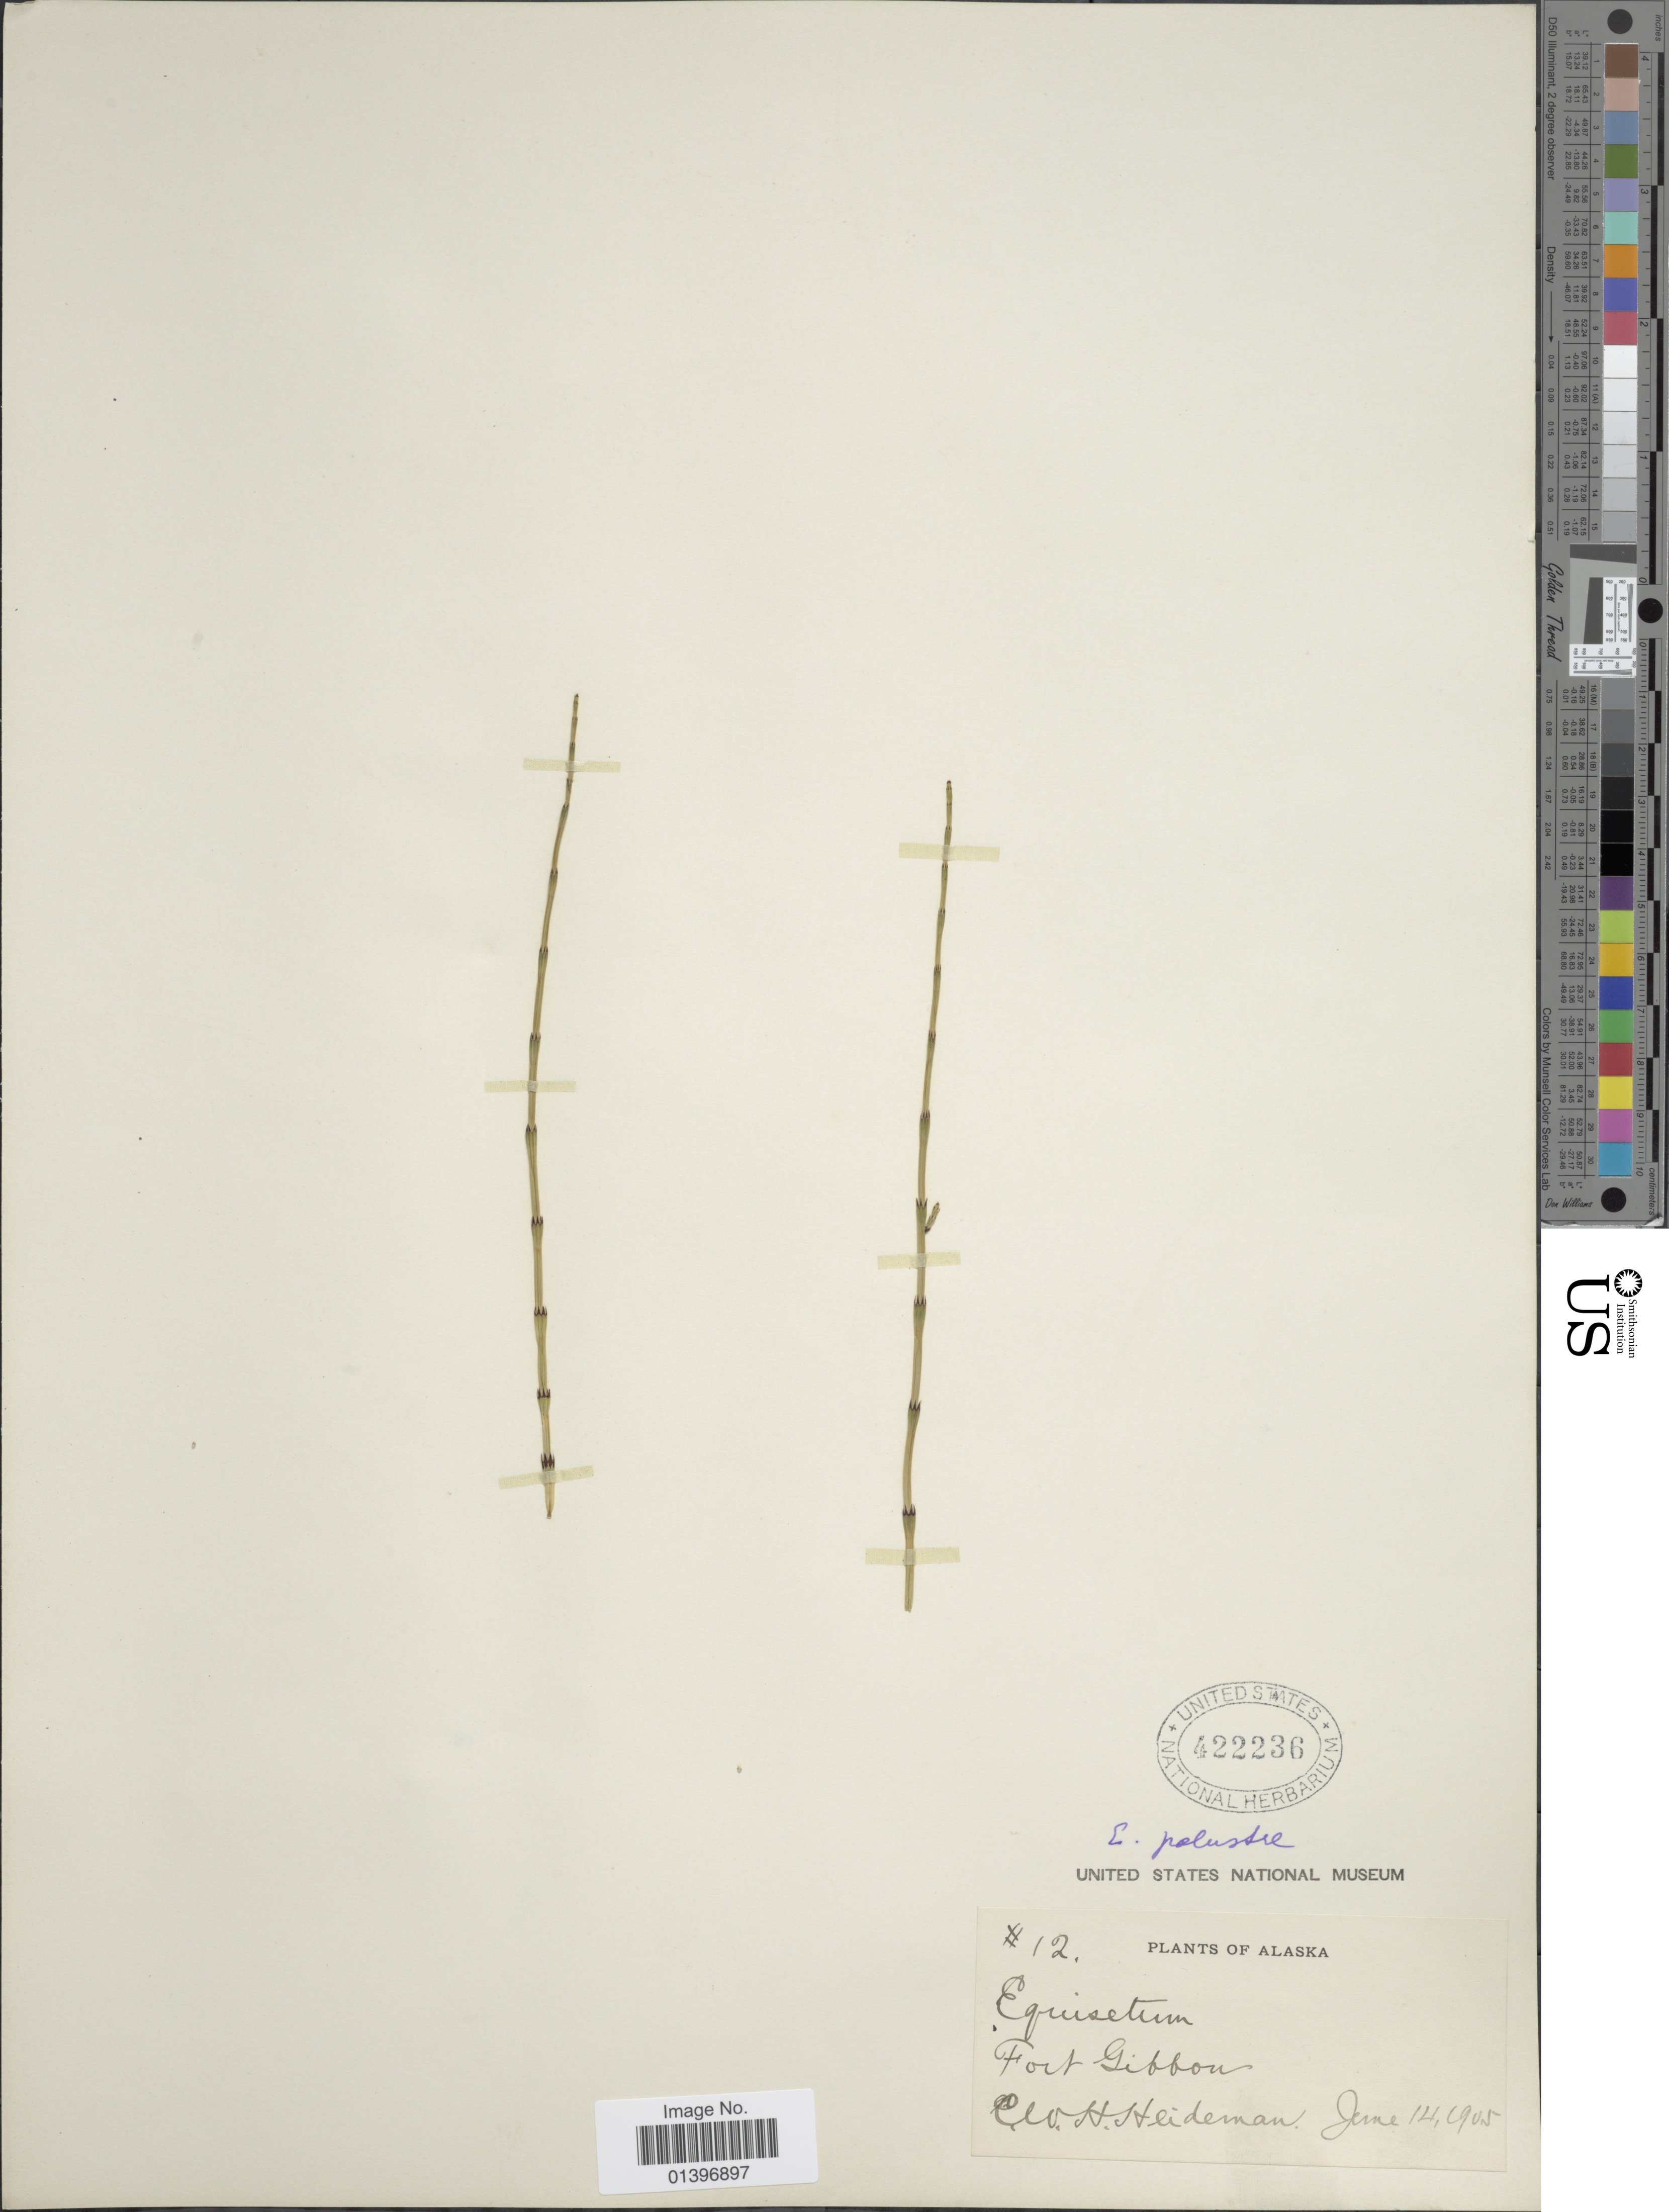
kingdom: Plantae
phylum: Tracheophyta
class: Polypodiopsida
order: Equisetales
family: Equisetaceae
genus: Equisetum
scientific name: Equisetum palustre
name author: L.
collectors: C. Heideman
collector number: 12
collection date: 1905-06-14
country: United States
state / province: Alaska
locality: Fort Gibbon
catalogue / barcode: US 422236